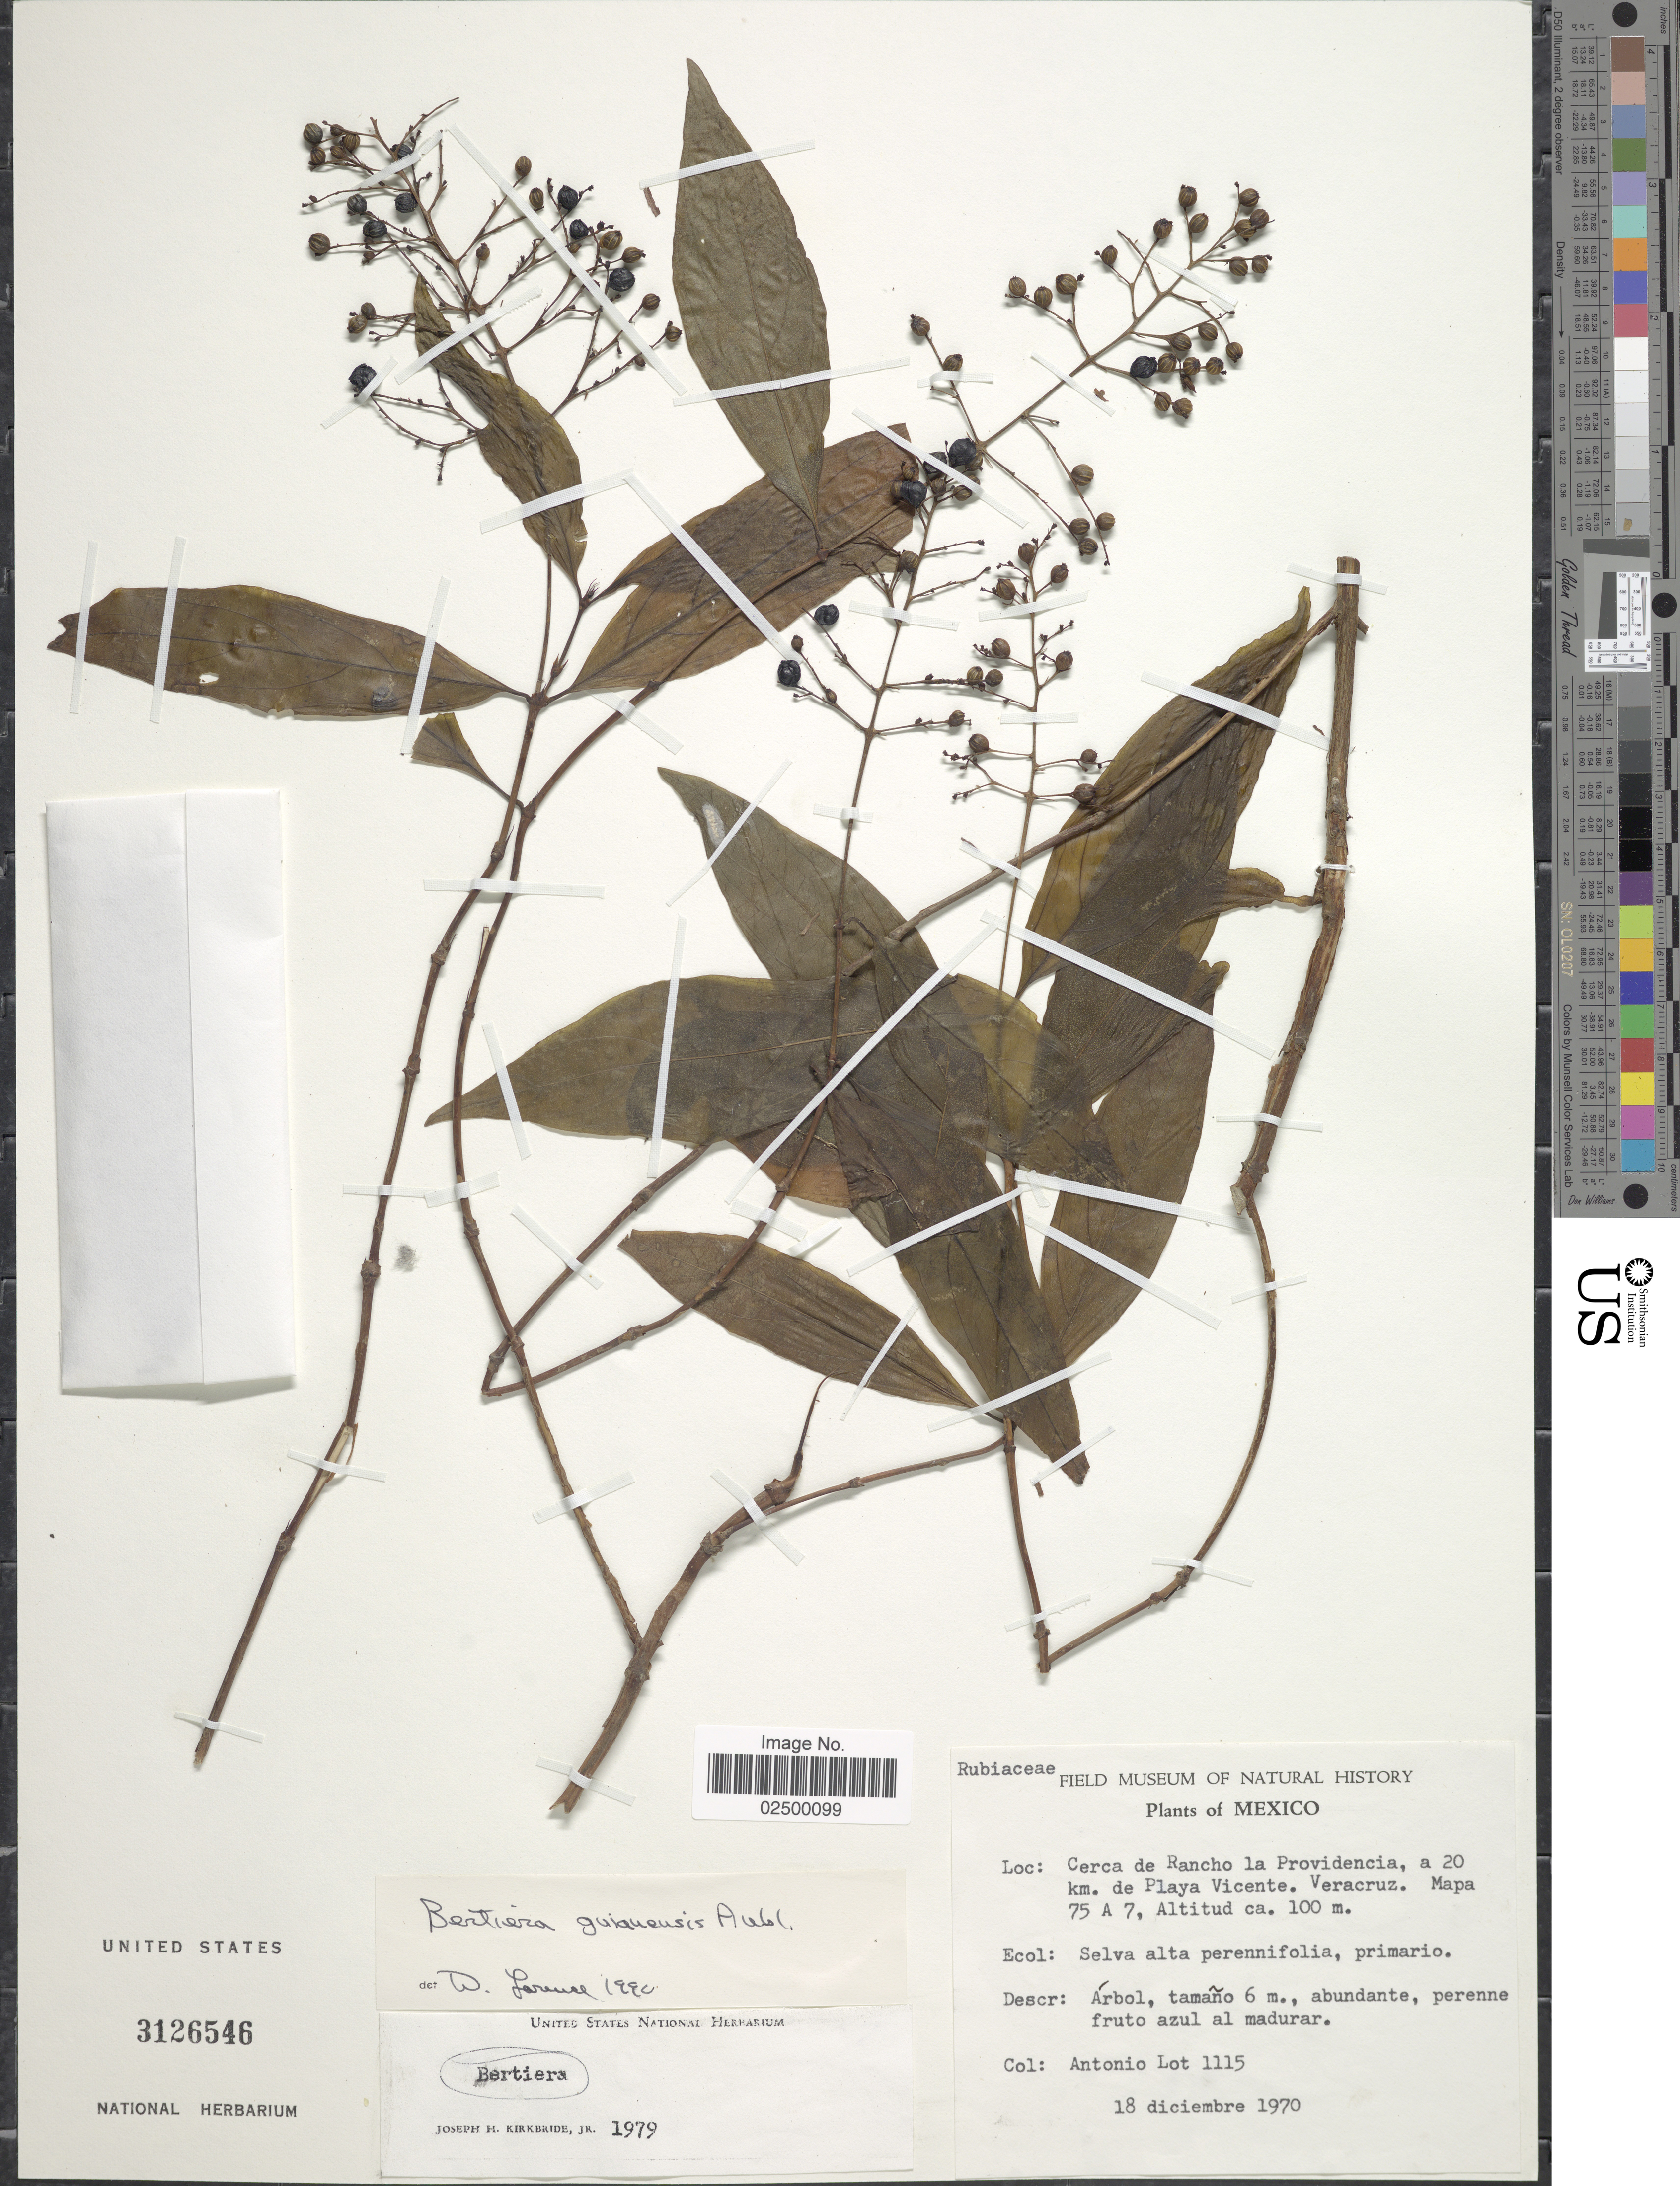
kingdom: Plantae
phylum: Tracheophyta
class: Magnoliopsida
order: Gentianales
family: Rubiaceae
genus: Bertiera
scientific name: Bertiera guianensis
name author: Aubl.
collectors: Lot, A.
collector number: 1115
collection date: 1970-12-18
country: Mexico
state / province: Veracruz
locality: Cerca de Rancho la Providencia, a 20 km. de Playa Vicente, Veracruz, Mpa 75 A 7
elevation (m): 100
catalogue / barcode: US 3126546